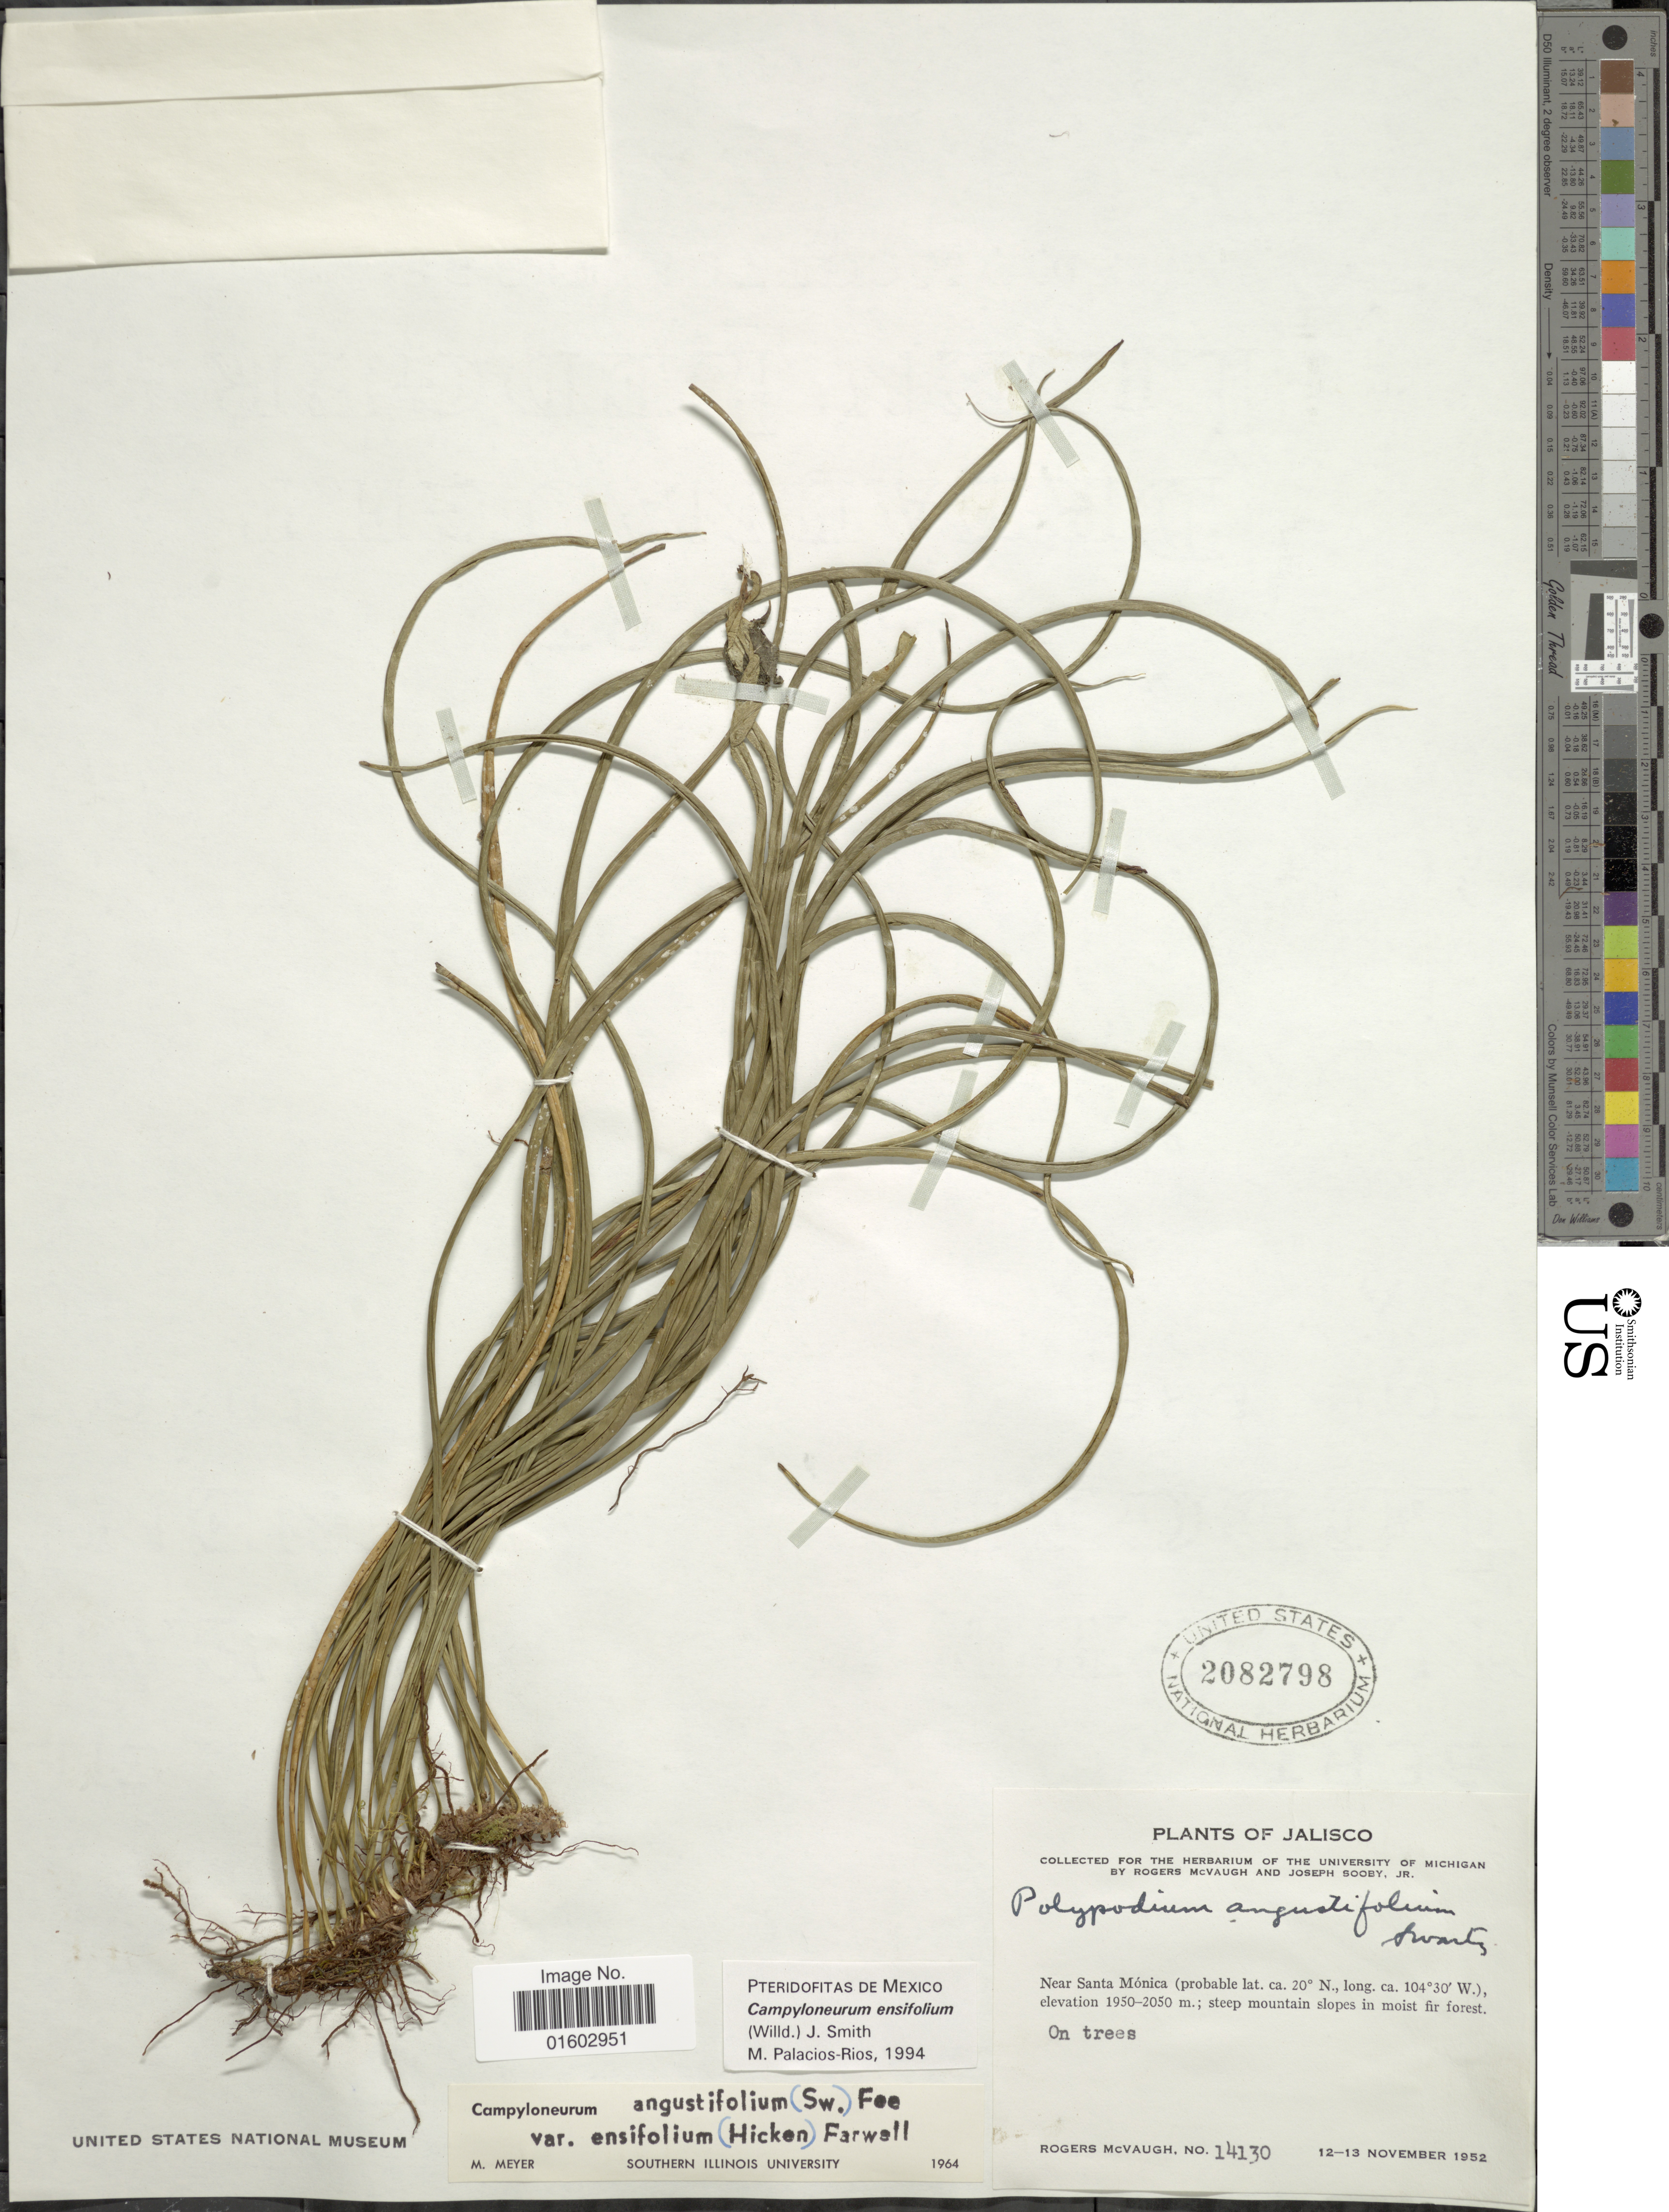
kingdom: Plantae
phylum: Tracheophyta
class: Polypodiopsida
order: Polypodiales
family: Polypodiaceae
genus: Campyloneurum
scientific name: Campyloneurum angustifolium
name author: (Sw.) Fée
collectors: R. McVaugh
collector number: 14130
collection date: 1952-11-12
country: Mexico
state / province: Jalisco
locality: Near Santa Monica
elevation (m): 1950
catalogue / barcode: US 2082798